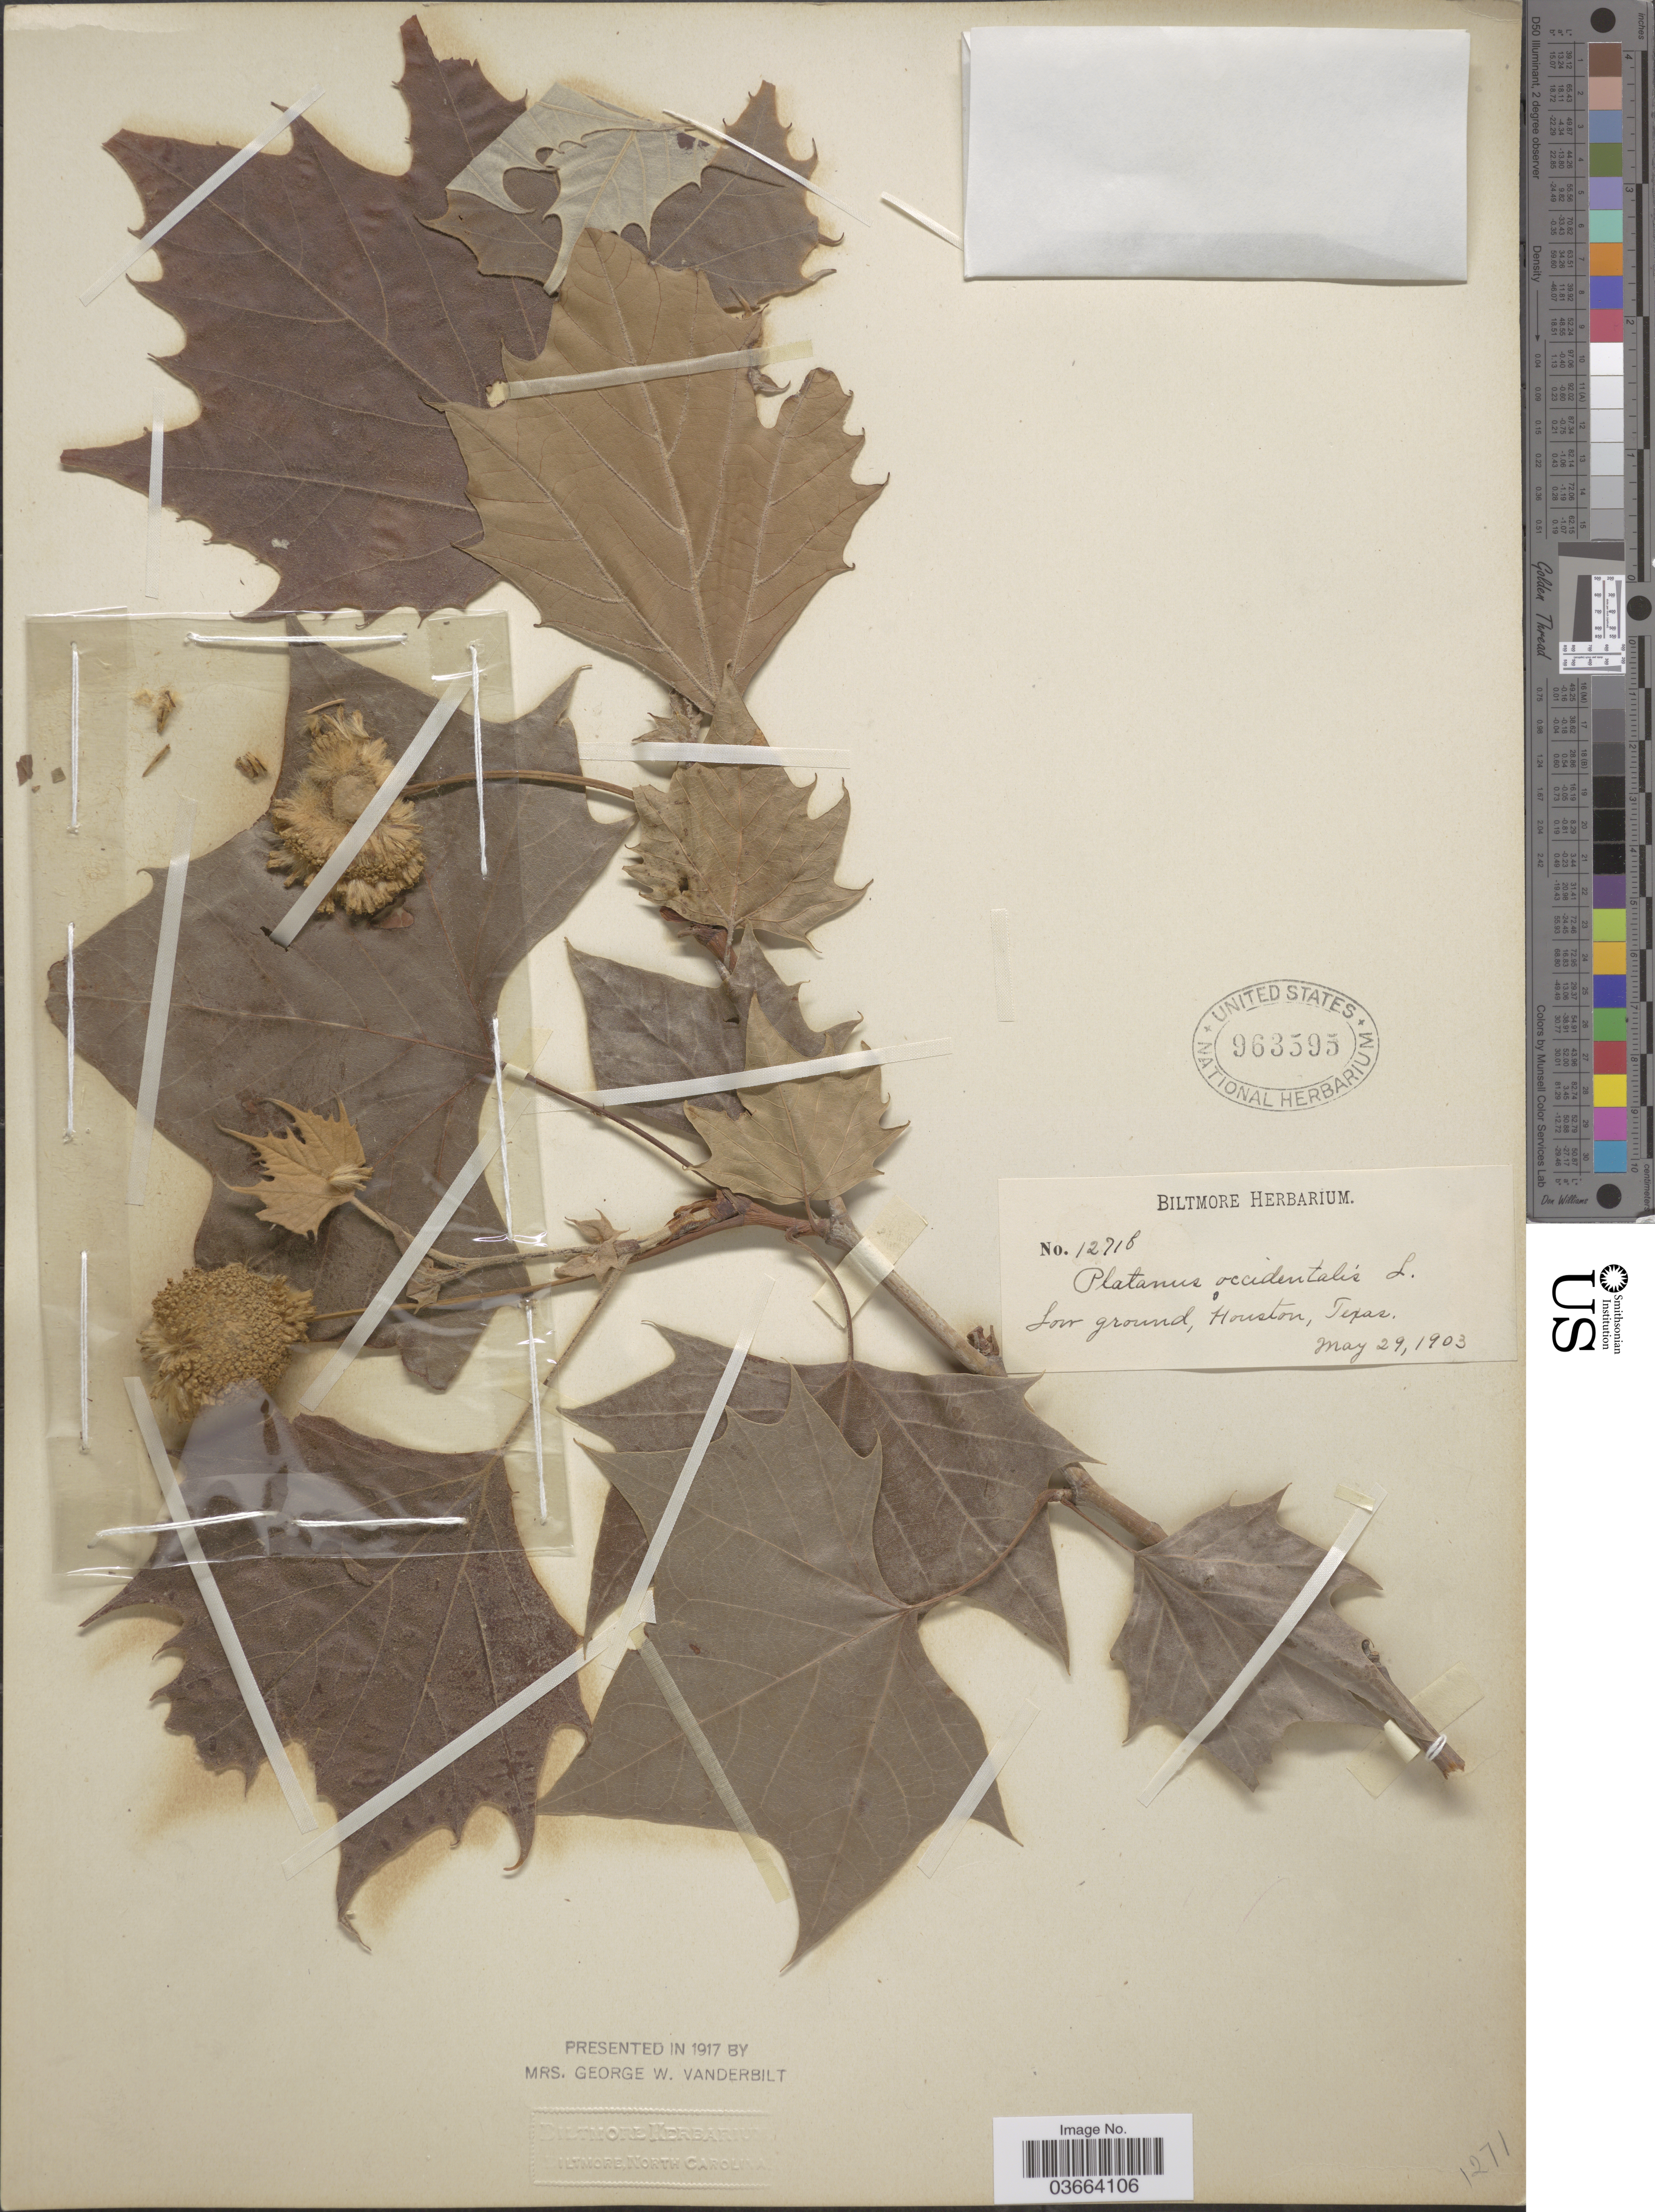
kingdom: Plantae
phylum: Tracheophyta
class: Magnoliopsida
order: Proteales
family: Platanaceae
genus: Platanus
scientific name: Platanus occidentalis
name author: L.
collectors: ex herb. Biltmore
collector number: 1271b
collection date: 1903-05-29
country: United States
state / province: Texas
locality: Low ground, Houston.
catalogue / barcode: US 963595